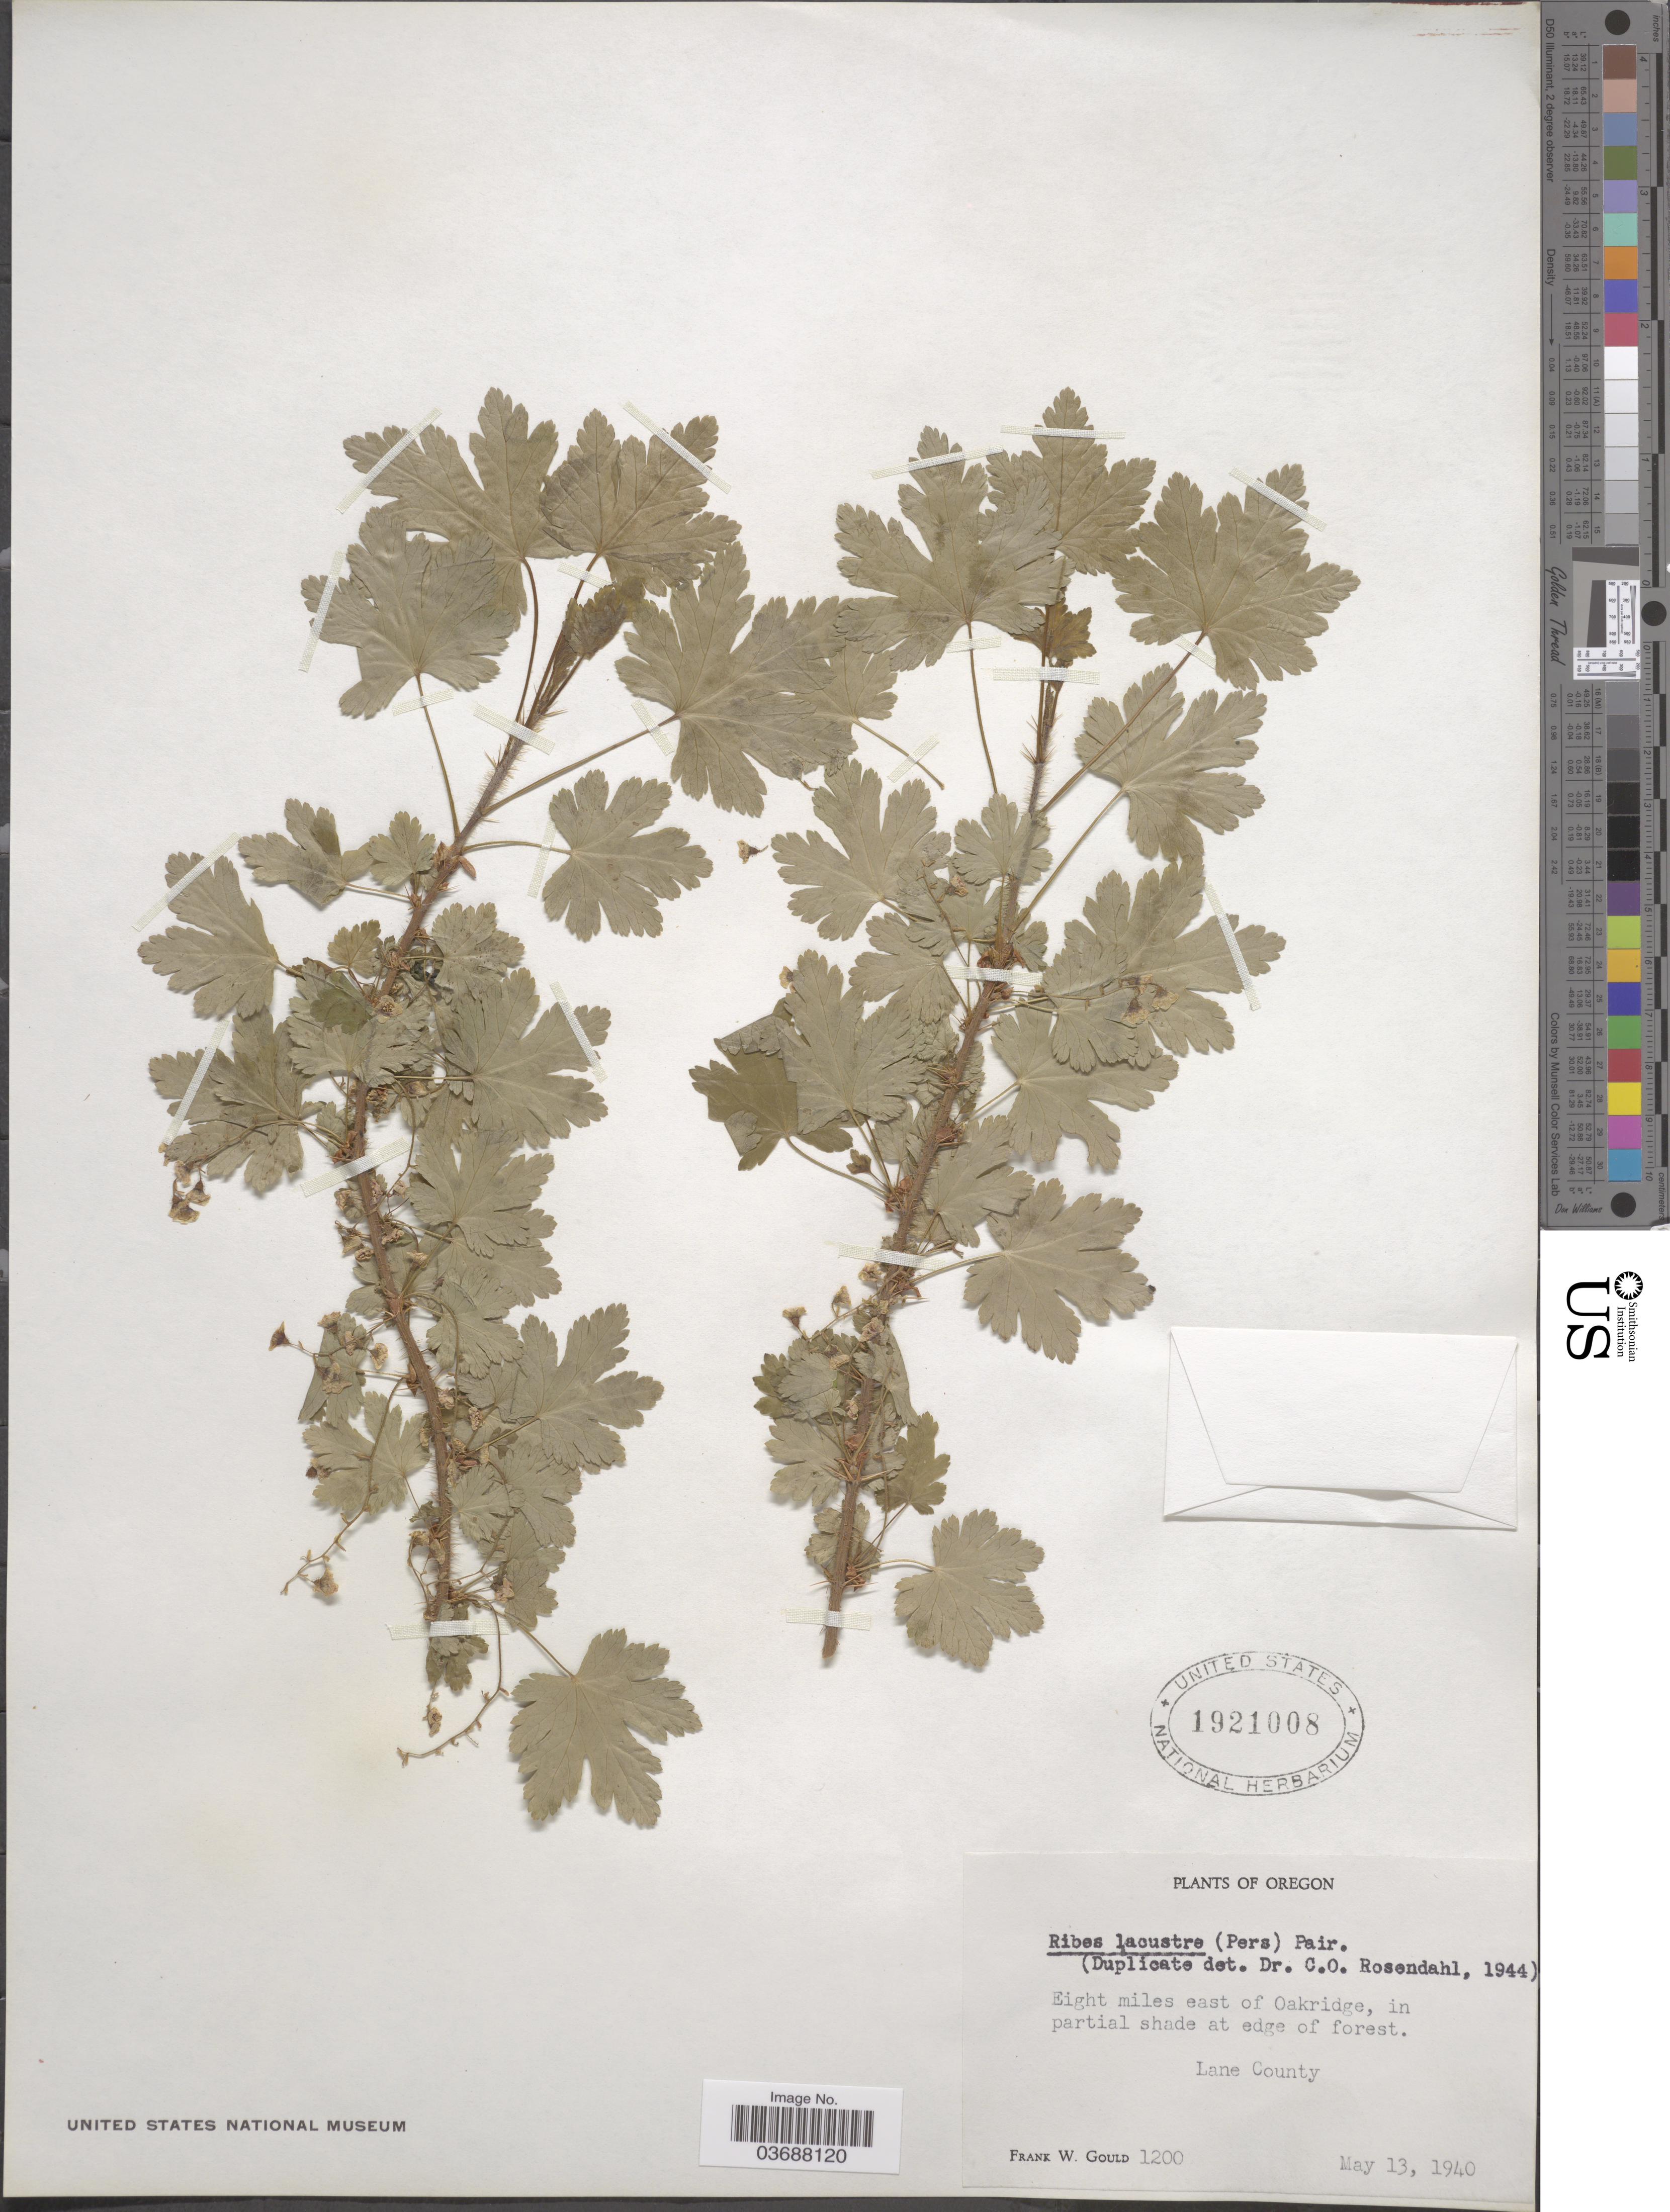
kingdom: Plantae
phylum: Tracheophyta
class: Magnoliopsida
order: Saxifragales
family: Grossulariaceae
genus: Ribes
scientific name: Ribes lacustre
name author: (Pers.) Poir.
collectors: F. W. Gould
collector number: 1200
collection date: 1940-05-13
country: United States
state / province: Oregon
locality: Eight miles east of Oakridge, in partial shade at edge of forest. Lane County.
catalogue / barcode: US 1921008